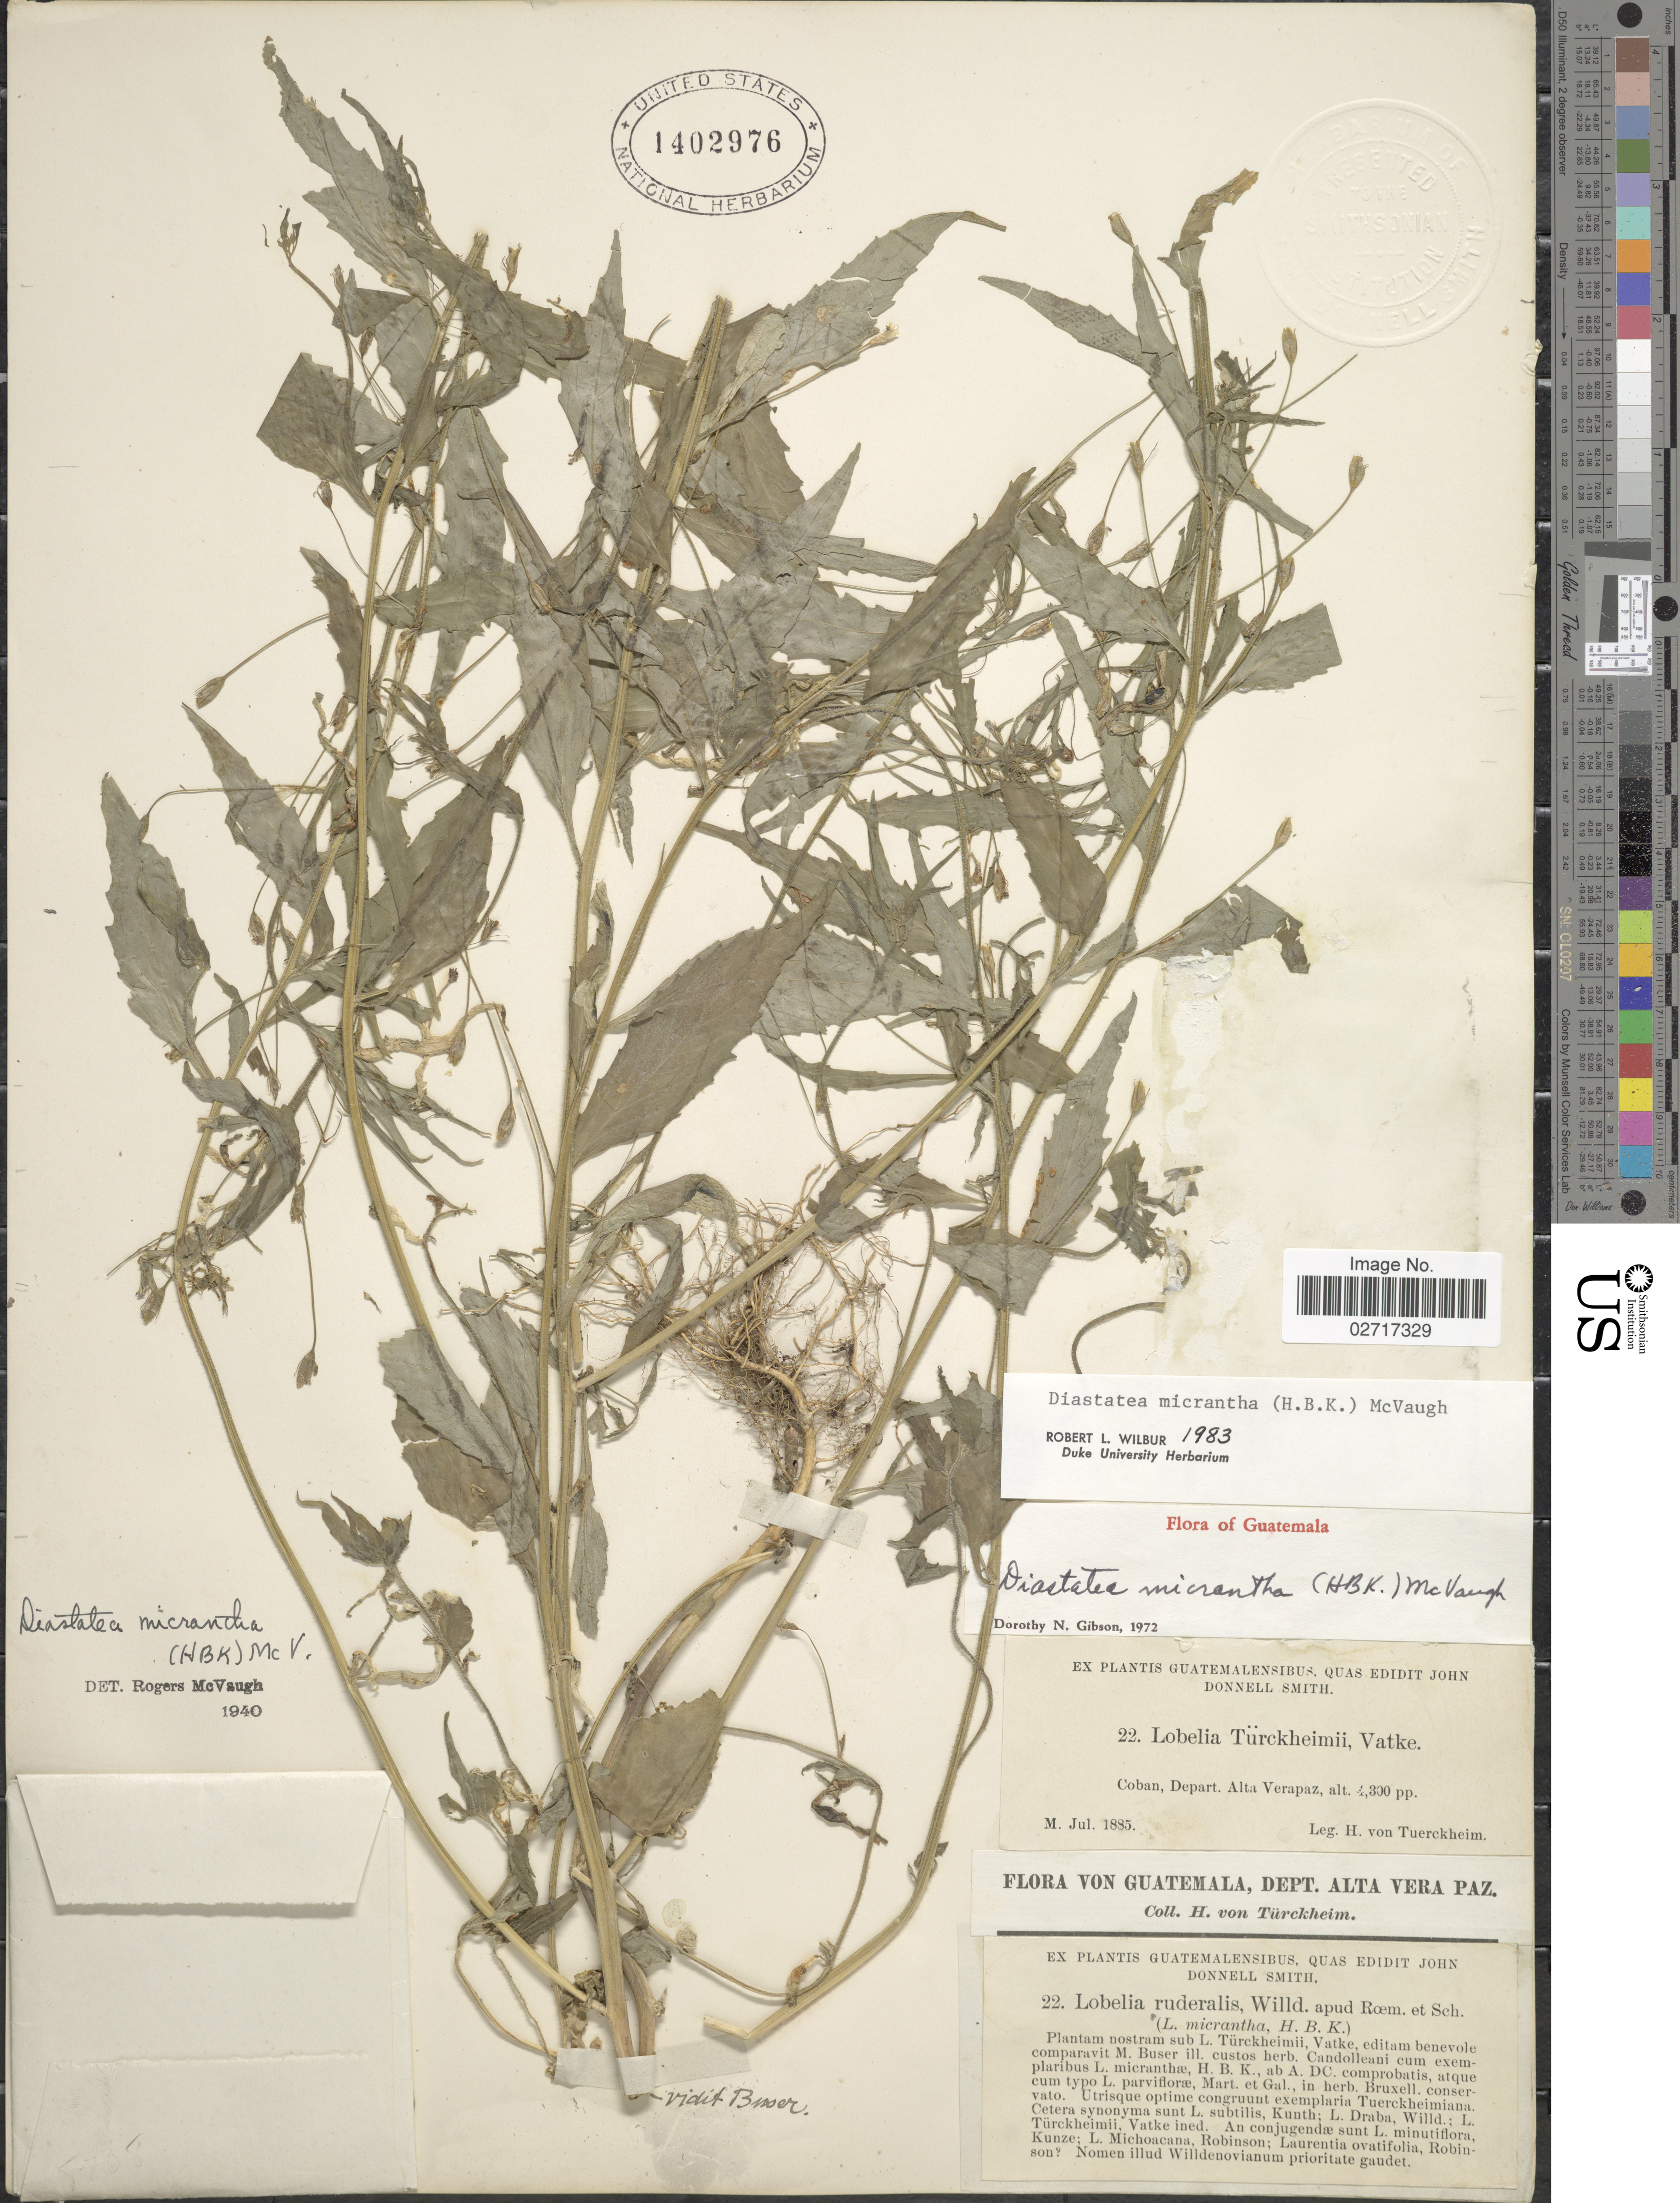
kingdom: Plantae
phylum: Tracheophyta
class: Magnoliopsida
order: Asterales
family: Campanulaceae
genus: Diastatea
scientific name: Diastatea micrantha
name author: (Kunth) McVaugh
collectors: H. von Türckheim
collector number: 22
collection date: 1885-07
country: Guatemala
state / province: Alta Verapaz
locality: Coban, Depart. Alta Verapaz.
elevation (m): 1311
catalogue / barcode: US 1402976